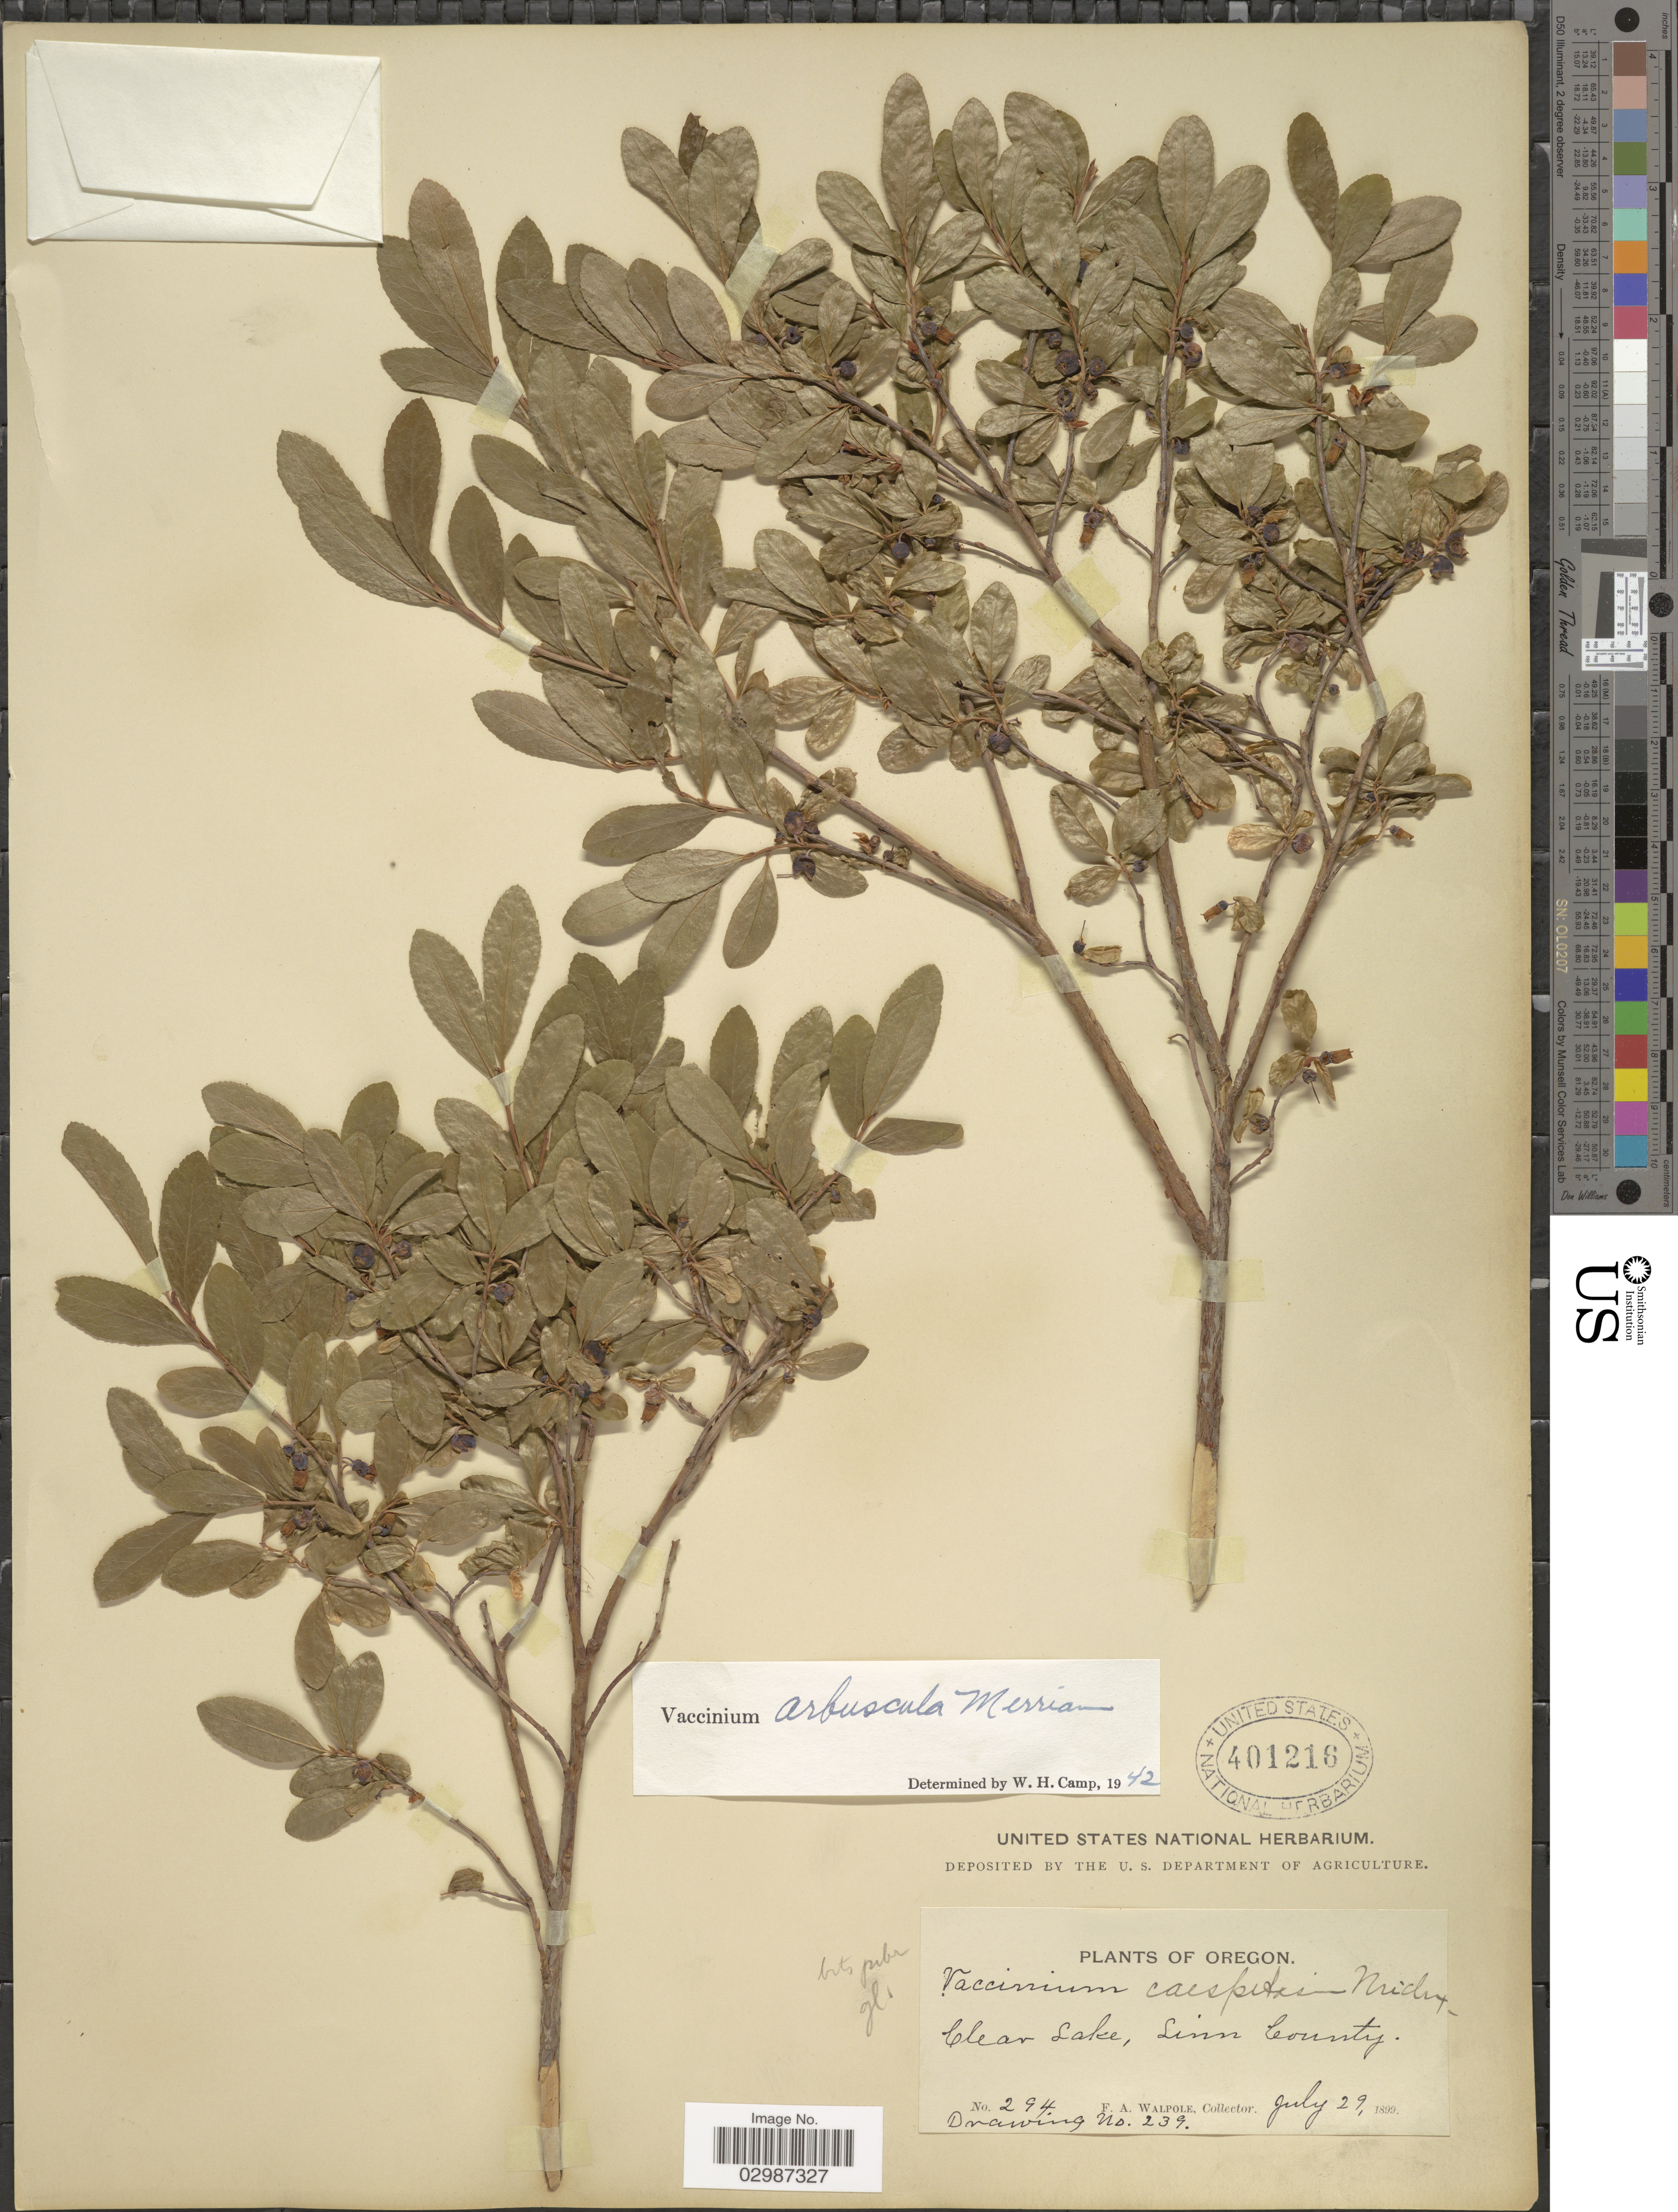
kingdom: Plantae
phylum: Tracheophyta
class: Magnoliopsida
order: Ericales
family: Ericaceae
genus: Vaccinium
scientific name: Vaccinium arbuscula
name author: (A. Gray) Merriam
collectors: F. Walpole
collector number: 294/239?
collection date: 1899-07-29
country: United States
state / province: Oregon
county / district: Linn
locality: Clear Lake, Linn County.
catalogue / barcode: US 401216